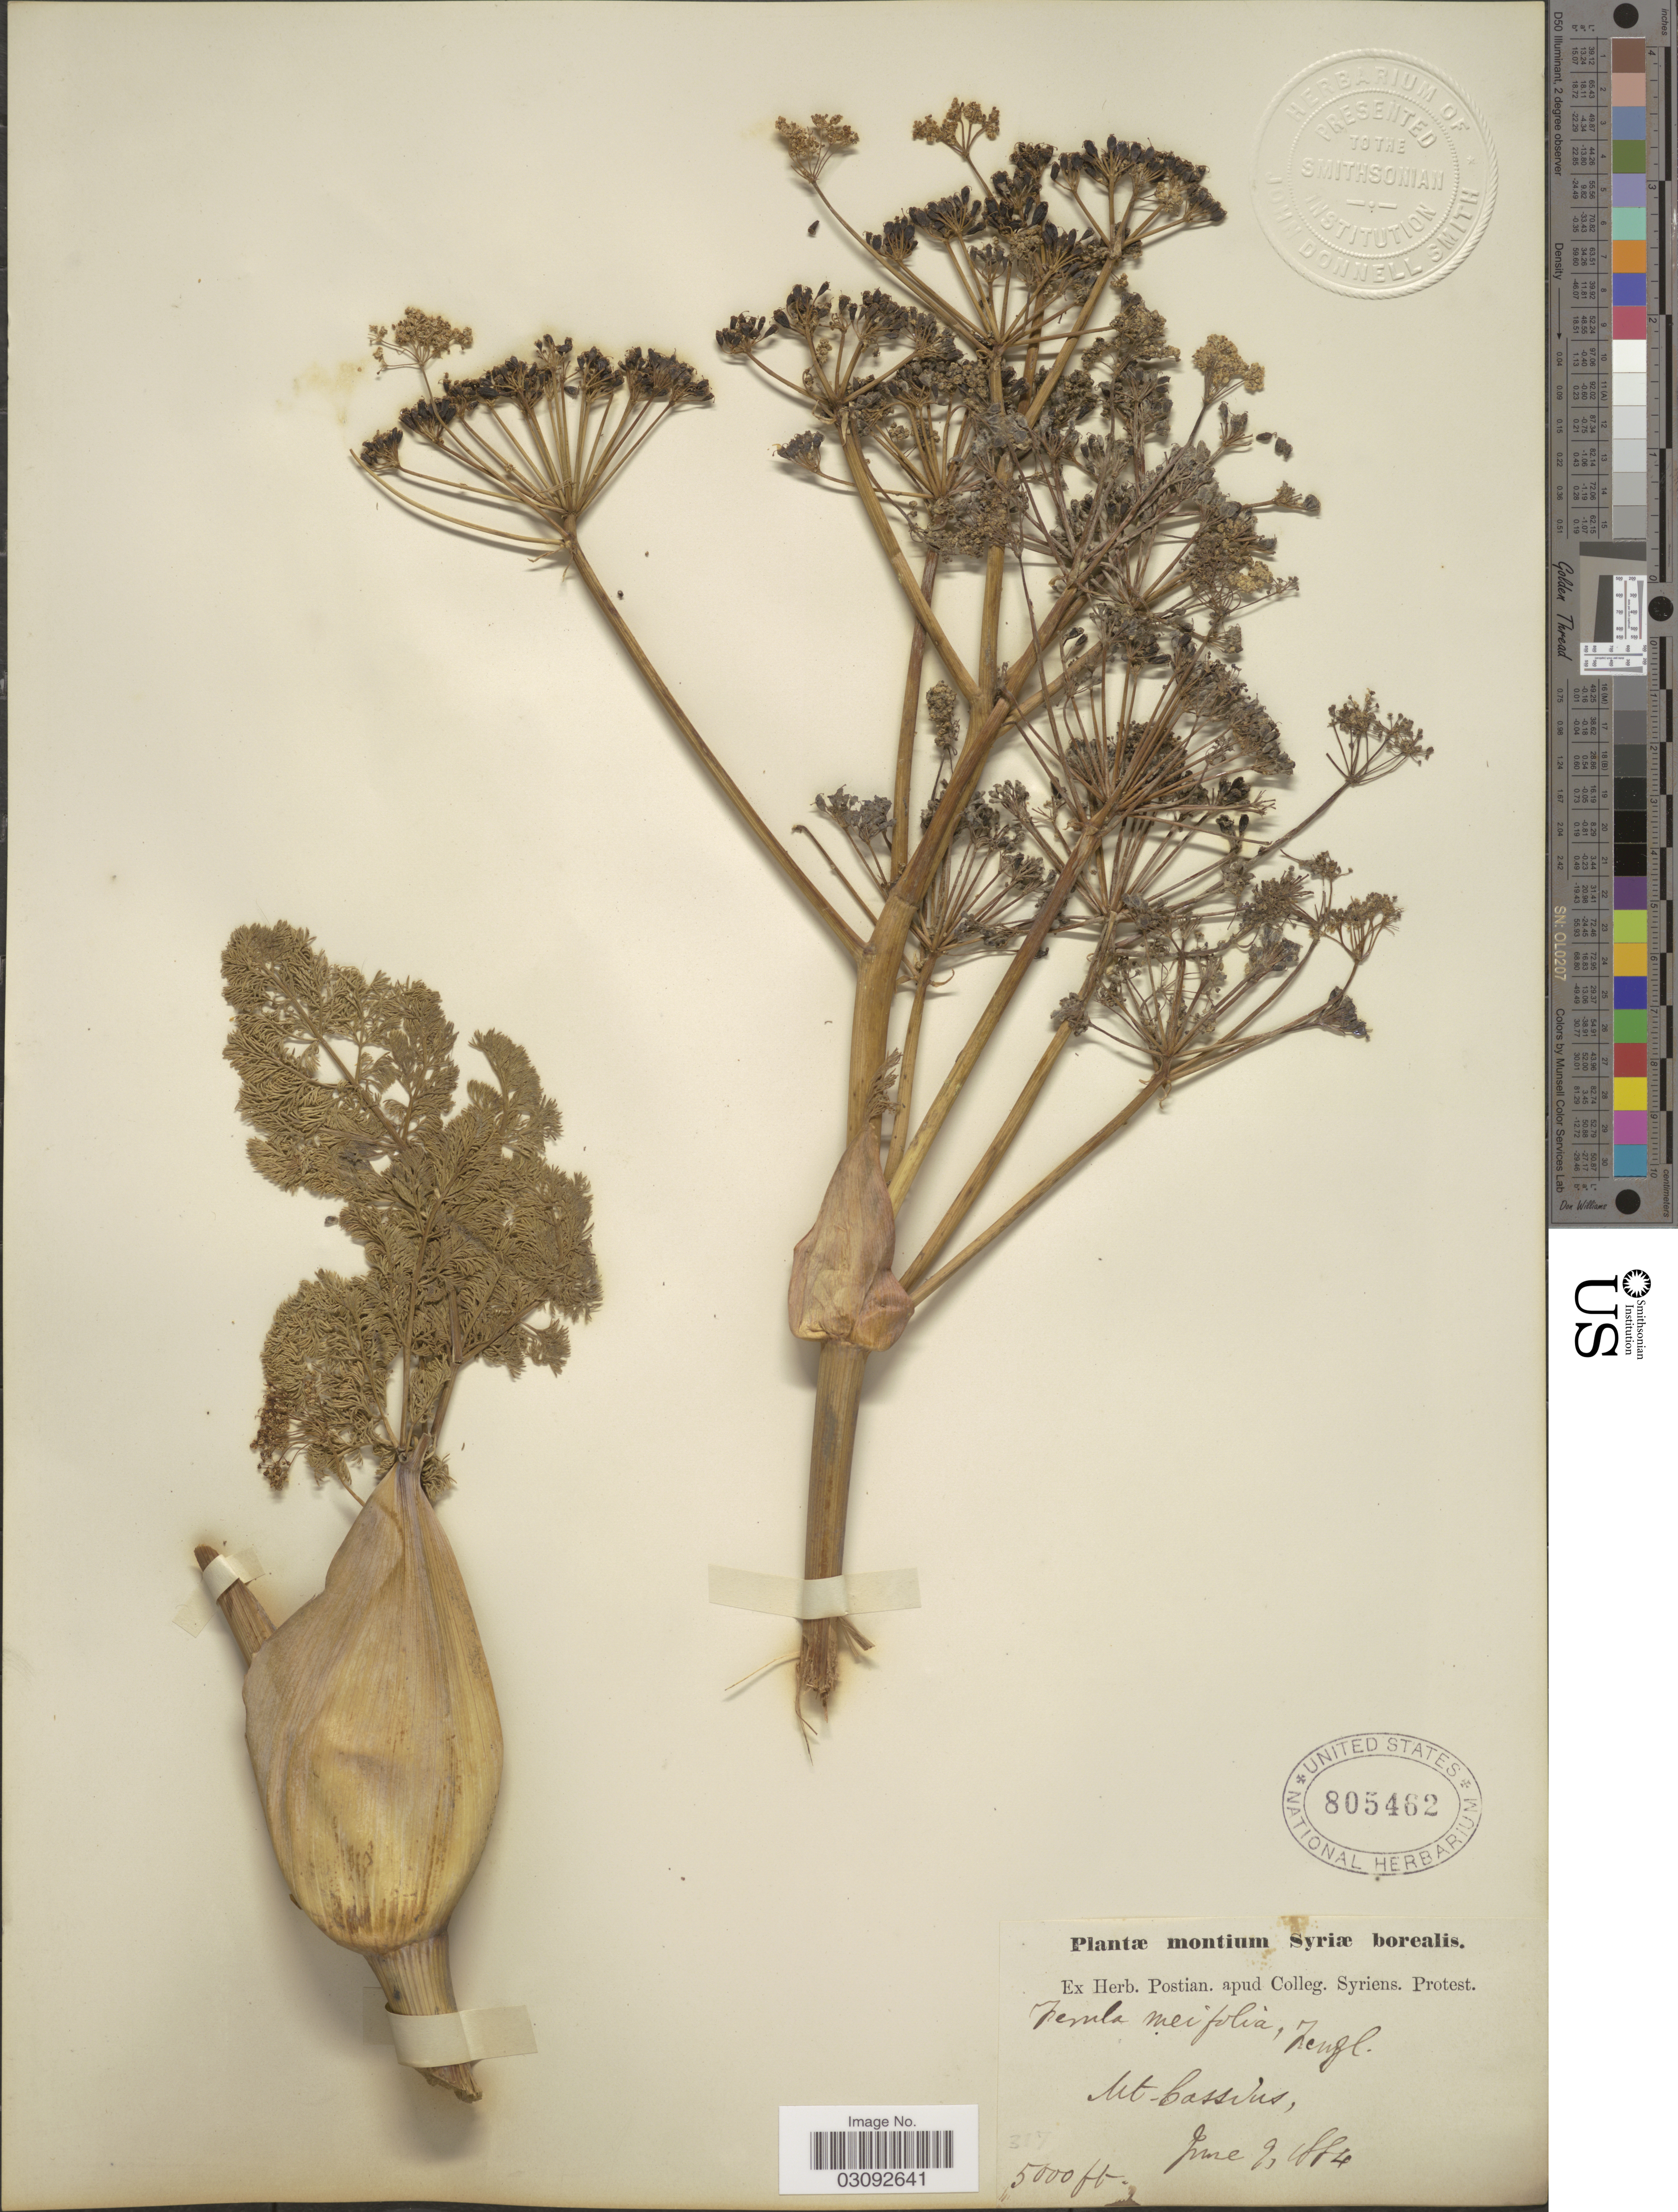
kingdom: Plantae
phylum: Tracheophyta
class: Magnoliopsida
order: Apiales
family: Apiaceae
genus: Ferula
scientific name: Ferula meifolia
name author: Eckl. & Zeyh.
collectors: ex herb. Postian. apud Colleg. Syriens. Protest. USE "Fannie P. A. Shepard" (10308853) AS PRIMARY COLLECTOR INSTEAD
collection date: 1884-06-09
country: Syria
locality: Syriæ borealis. Mt. Cassius.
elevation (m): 1524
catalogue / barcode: US 805462